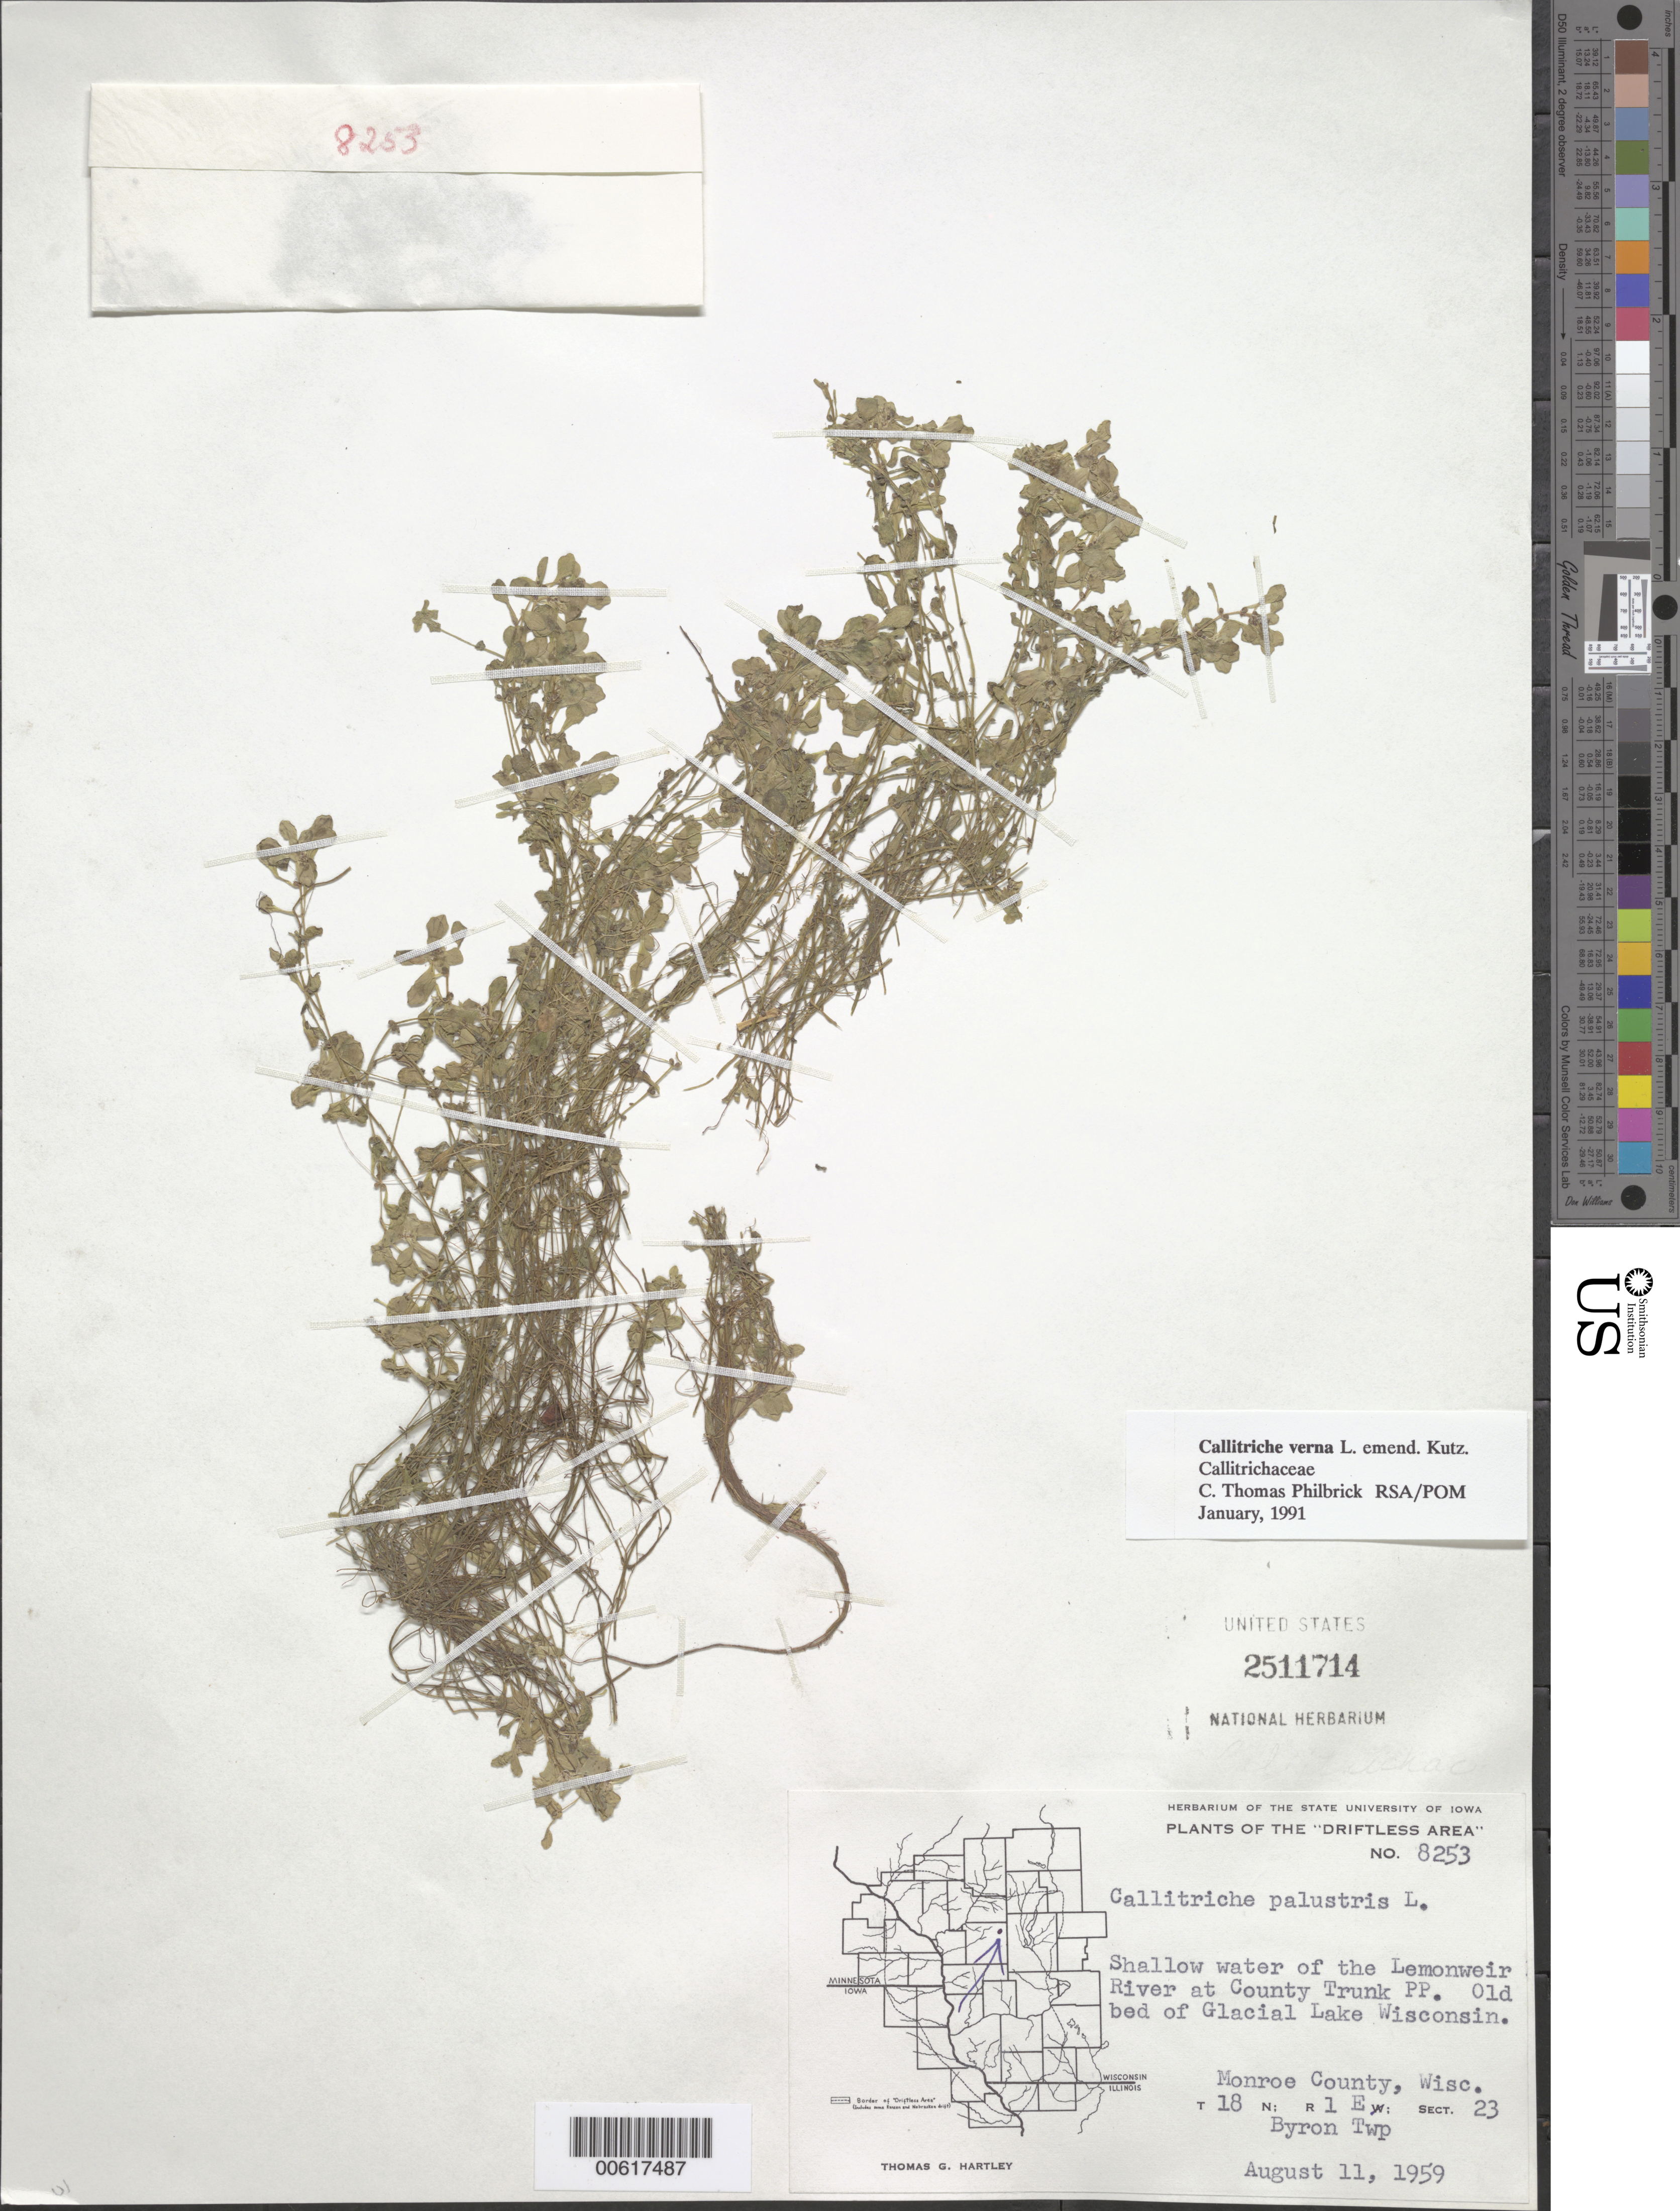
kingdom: Plantae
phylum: Tracheophyta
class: Magnoliopsida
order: Lamiales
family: Plantaginaceae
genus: Callitriche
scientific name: Callitriche verna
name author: L.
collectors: T. G. Hartley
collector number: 8253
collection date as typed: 11 Aug 1959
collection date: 1959-08-11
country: United States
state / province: Wisconsin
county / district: Monroe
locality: Byron Twp,, Lemonweir River at County Trunk P.P, old bed of Glacial Lake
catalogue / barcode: US 2511714